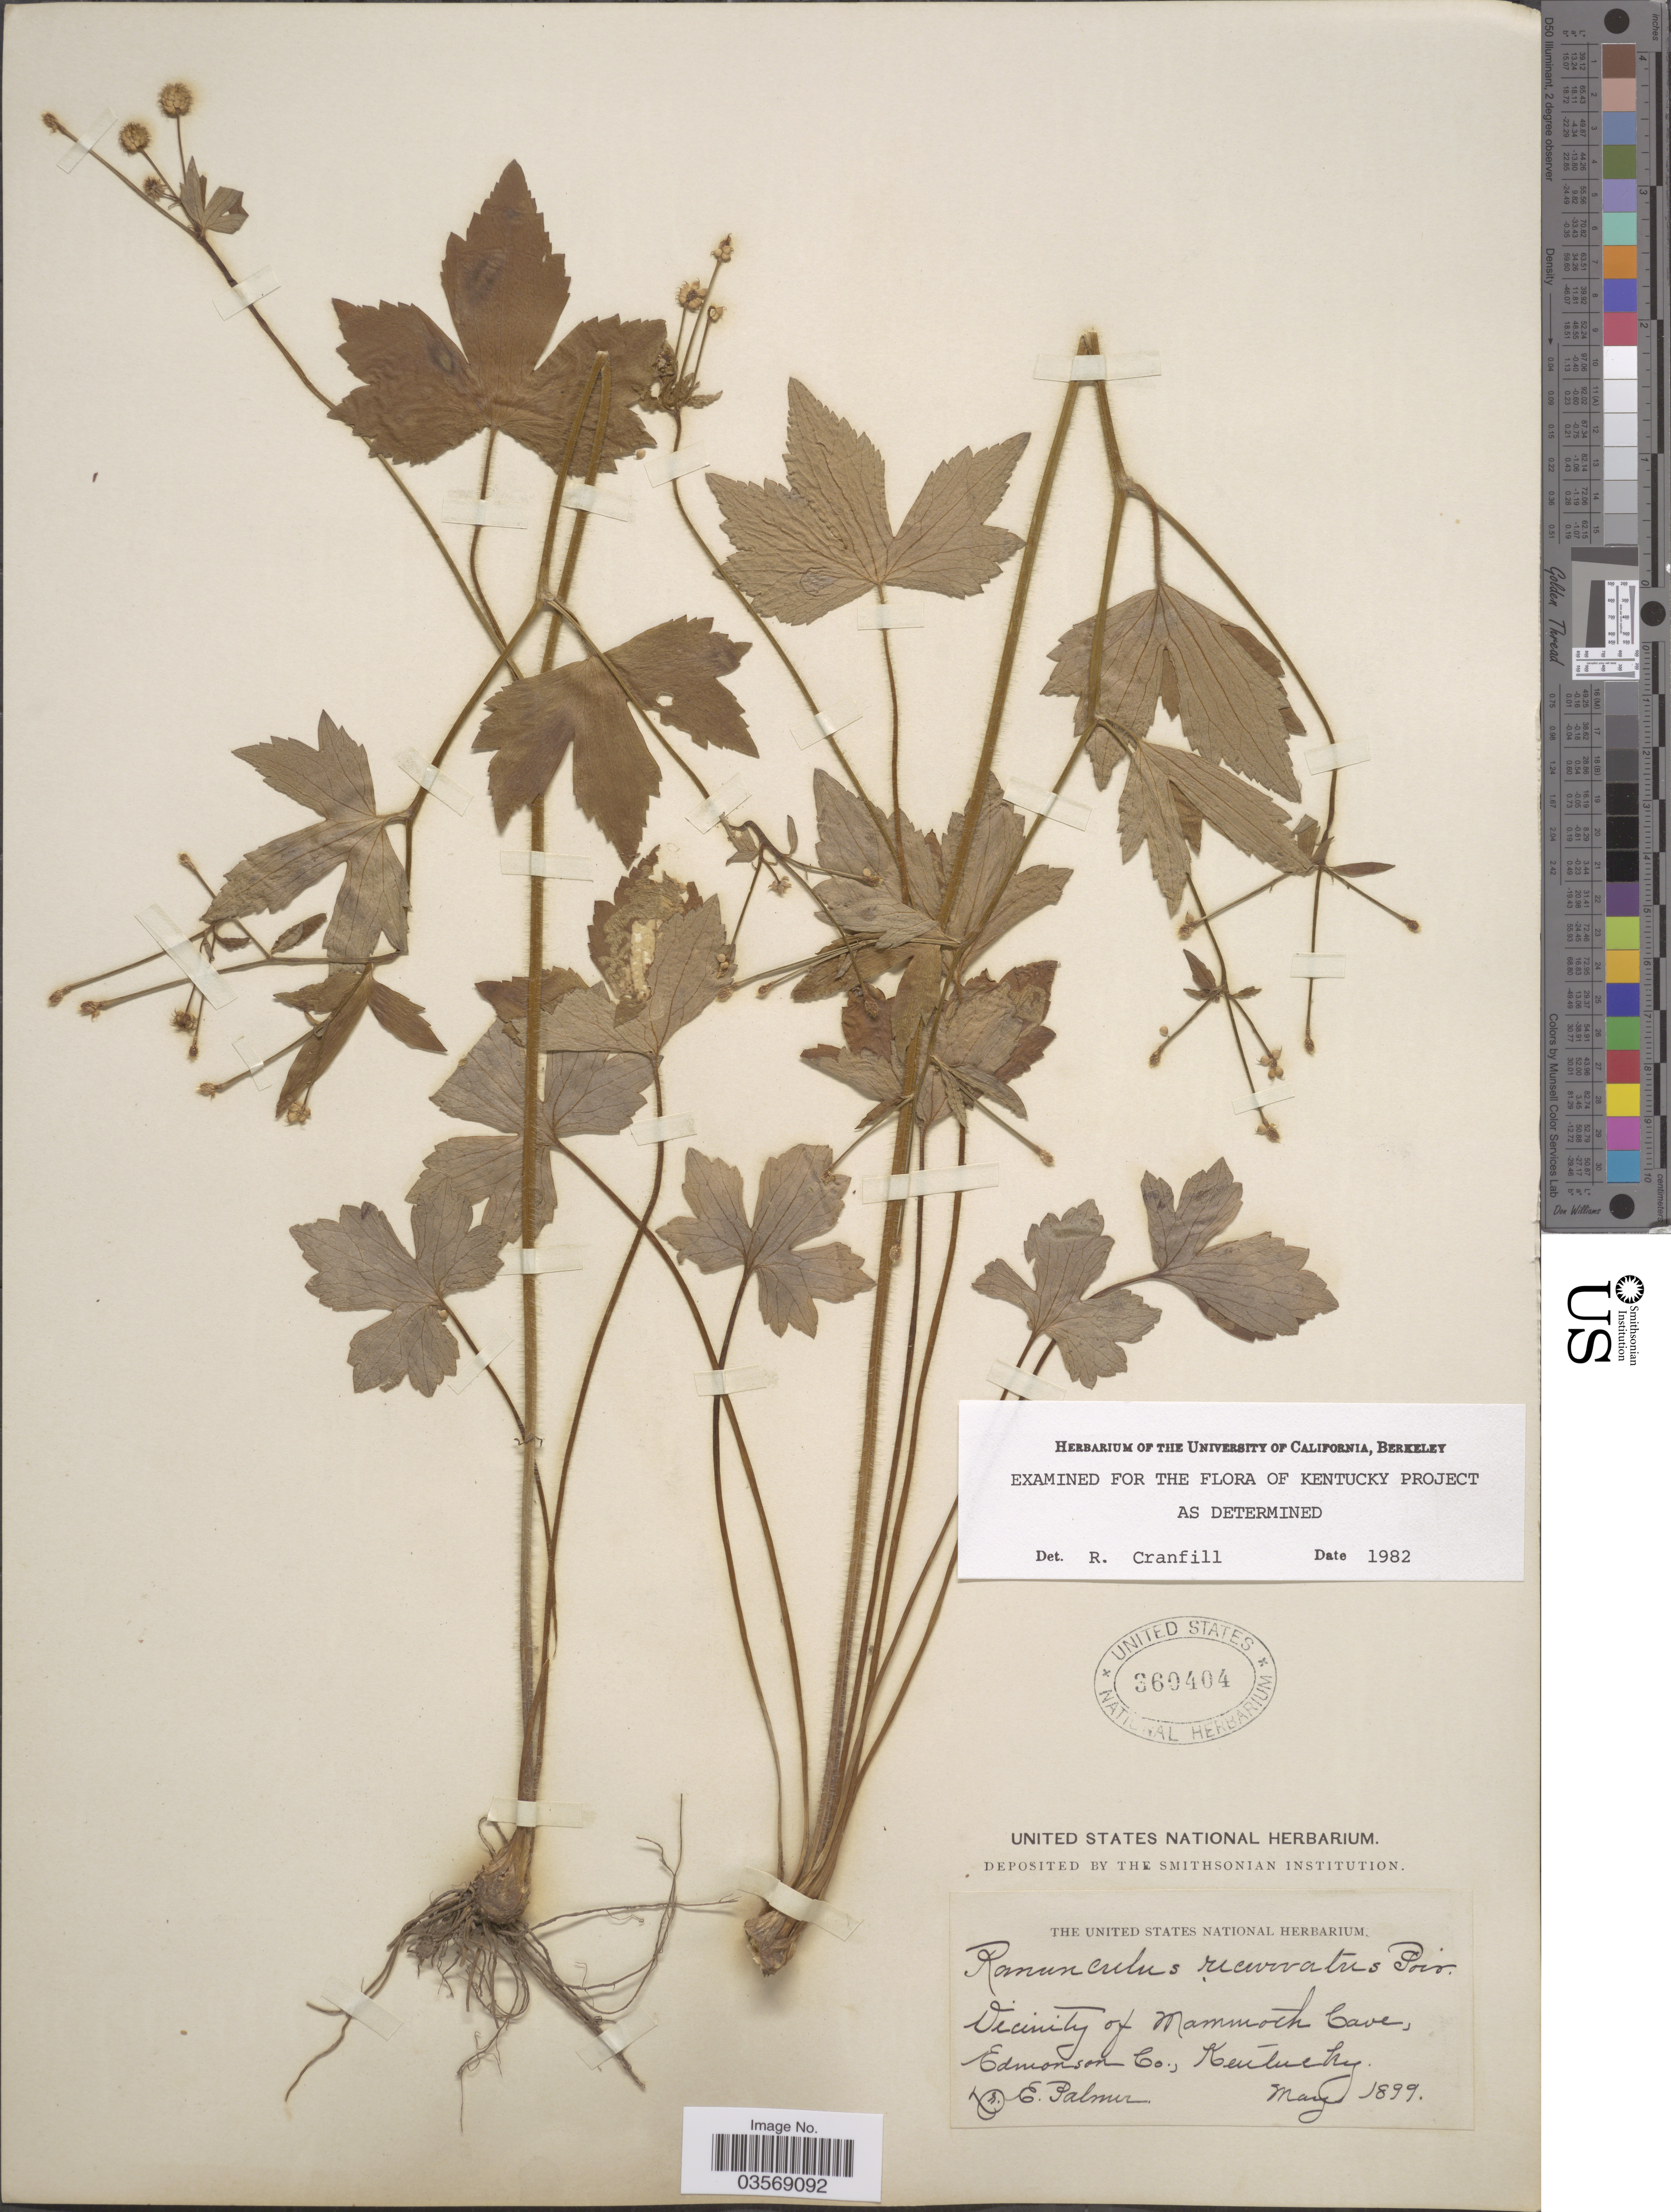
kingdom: Plantae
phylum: Tracheophyta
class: Magnoliopsida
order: Ranunculales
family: Ranunculaceae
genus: Ranunculus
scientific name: Ranunculus recurvatus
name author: Poir.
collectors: E. Palmer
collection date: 1899-05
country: United States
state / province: Kentucky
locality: Vicinity of Mammoth Cave, Edmonson Co.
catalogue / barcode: US 360404